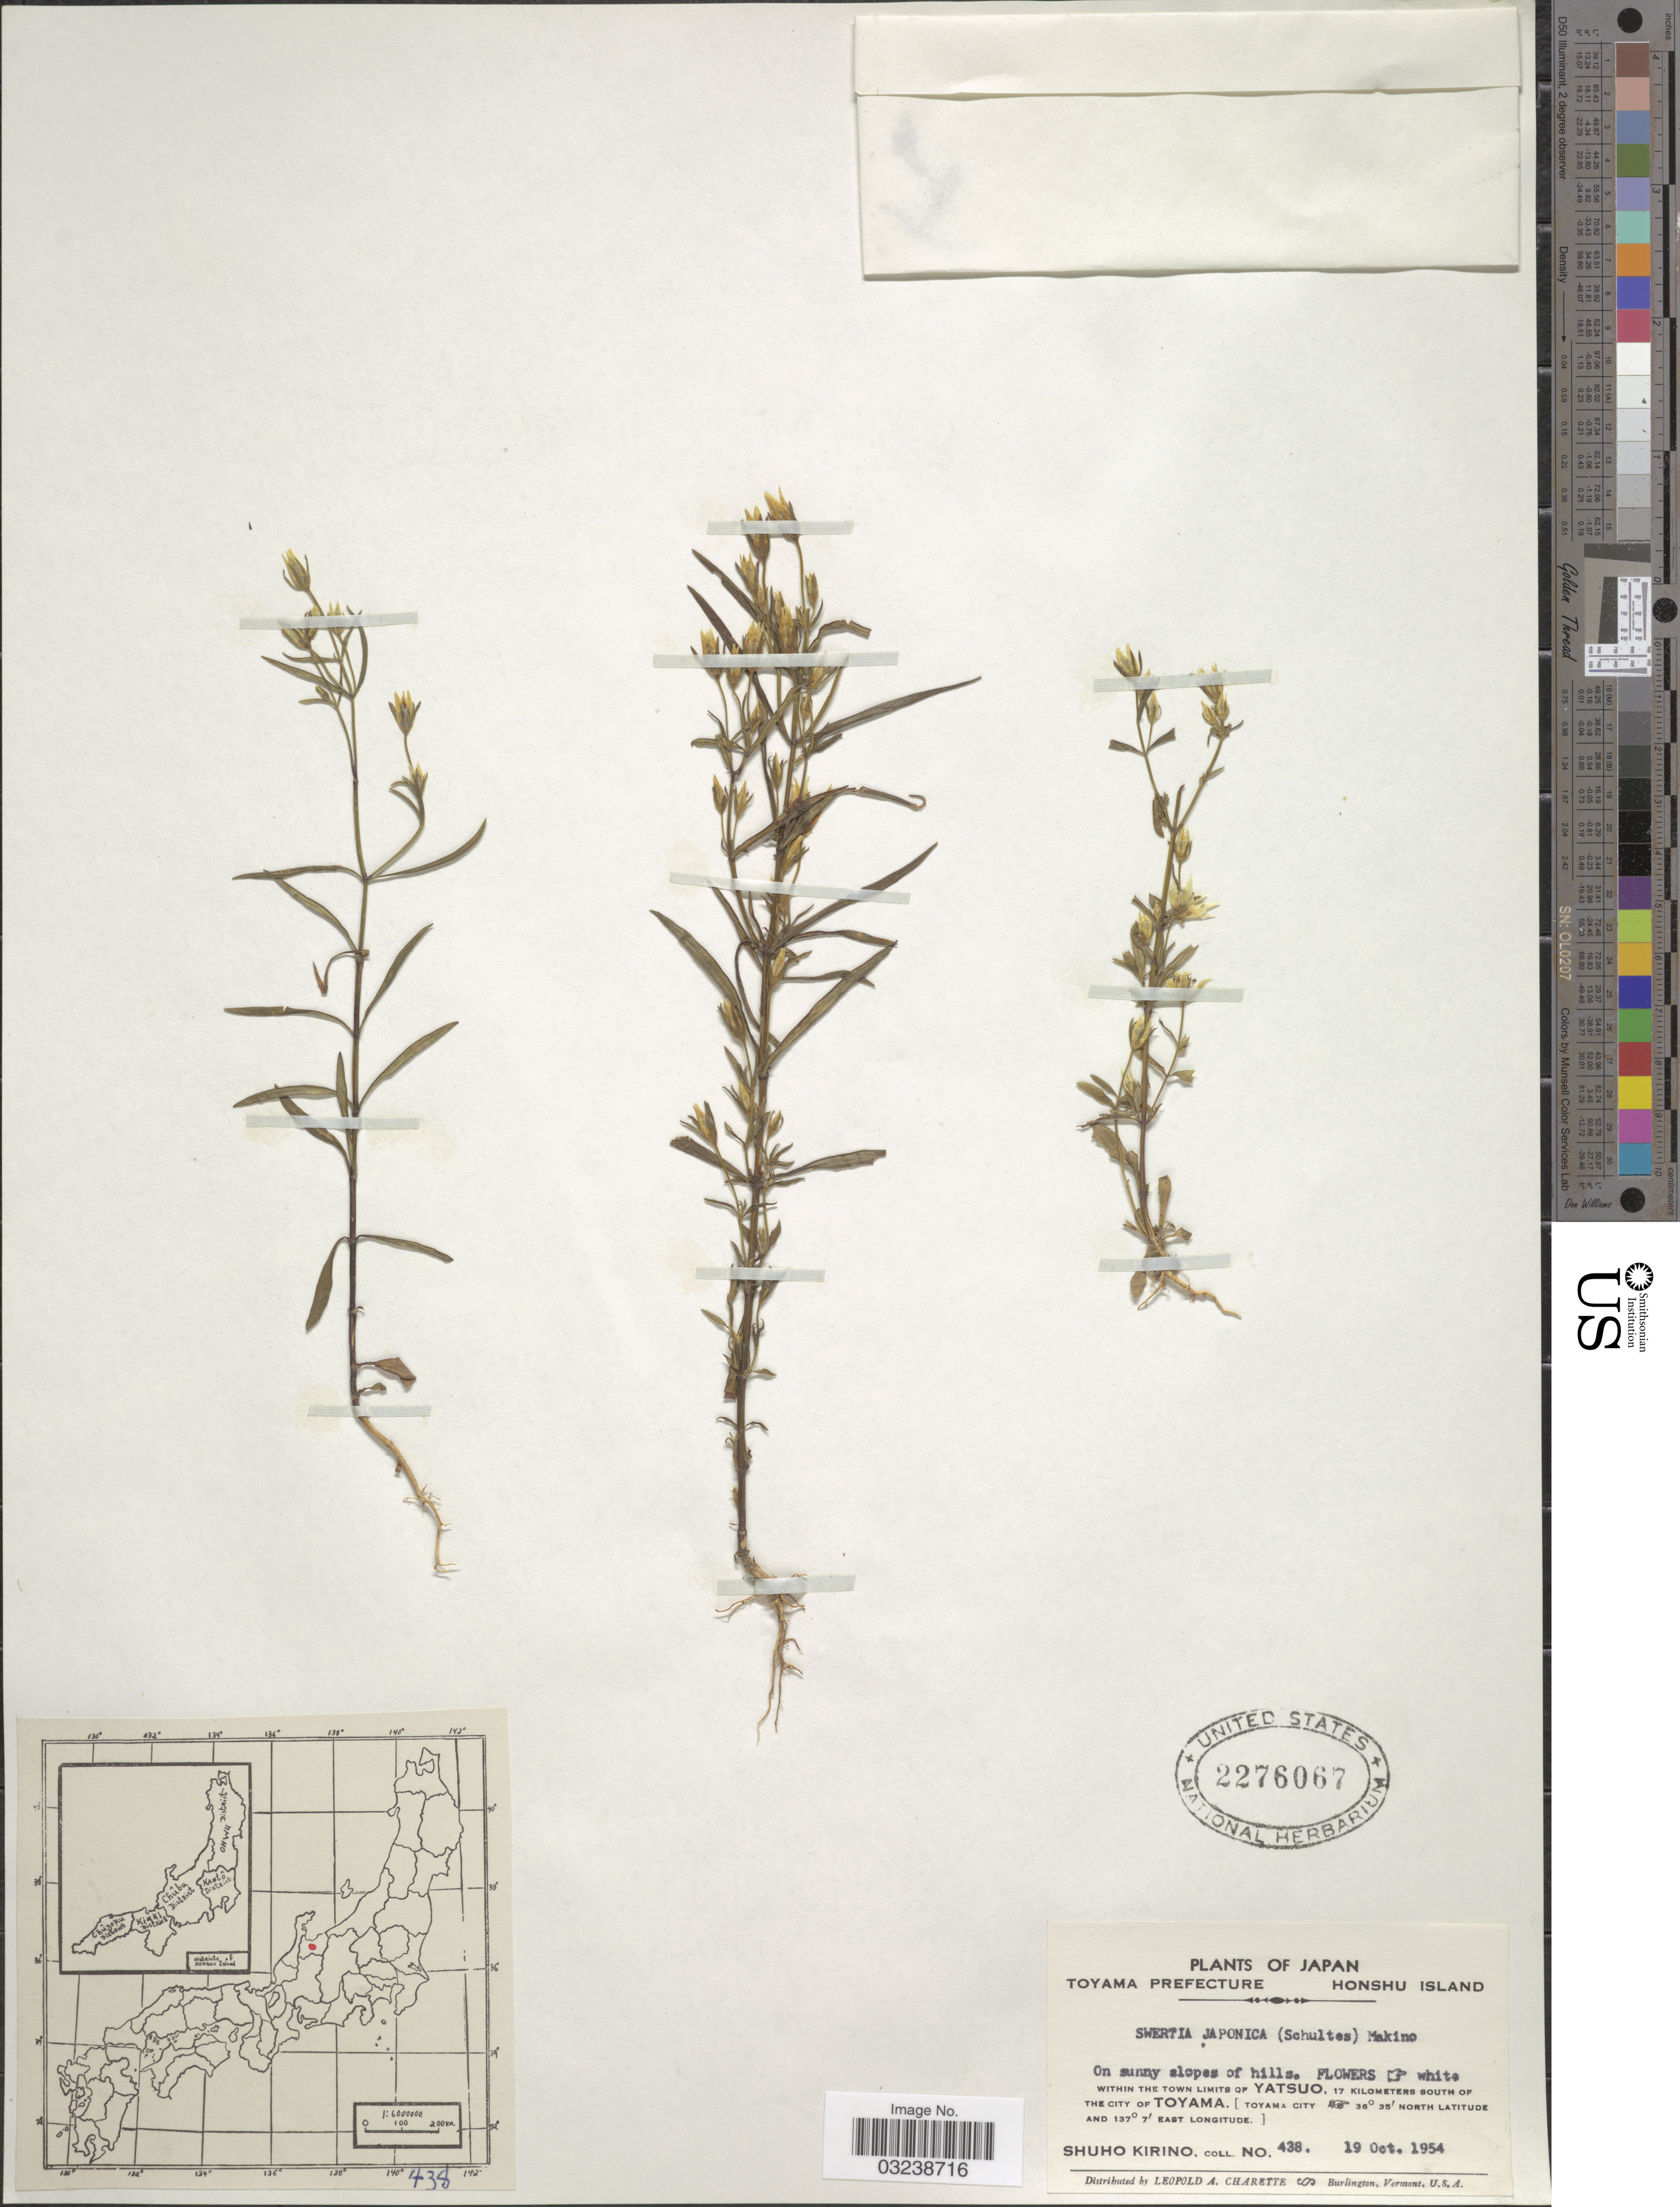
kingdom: Plantae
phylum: Tracheophyta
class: Magnoliopsida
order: Gentianales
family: Gentianaceae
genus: Swertia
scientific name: Swertia japonica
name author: Makino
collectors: S. Kirino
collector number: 438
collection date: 1954-10-19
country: Japan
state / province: Toyama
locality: Toyama Prefecture. Honshu Island. On sunny slopes of hills, within the town limits of Yatsuo, 17 kilometers south of the city of Toyama. [Toyama City].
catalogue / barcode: US 2276067